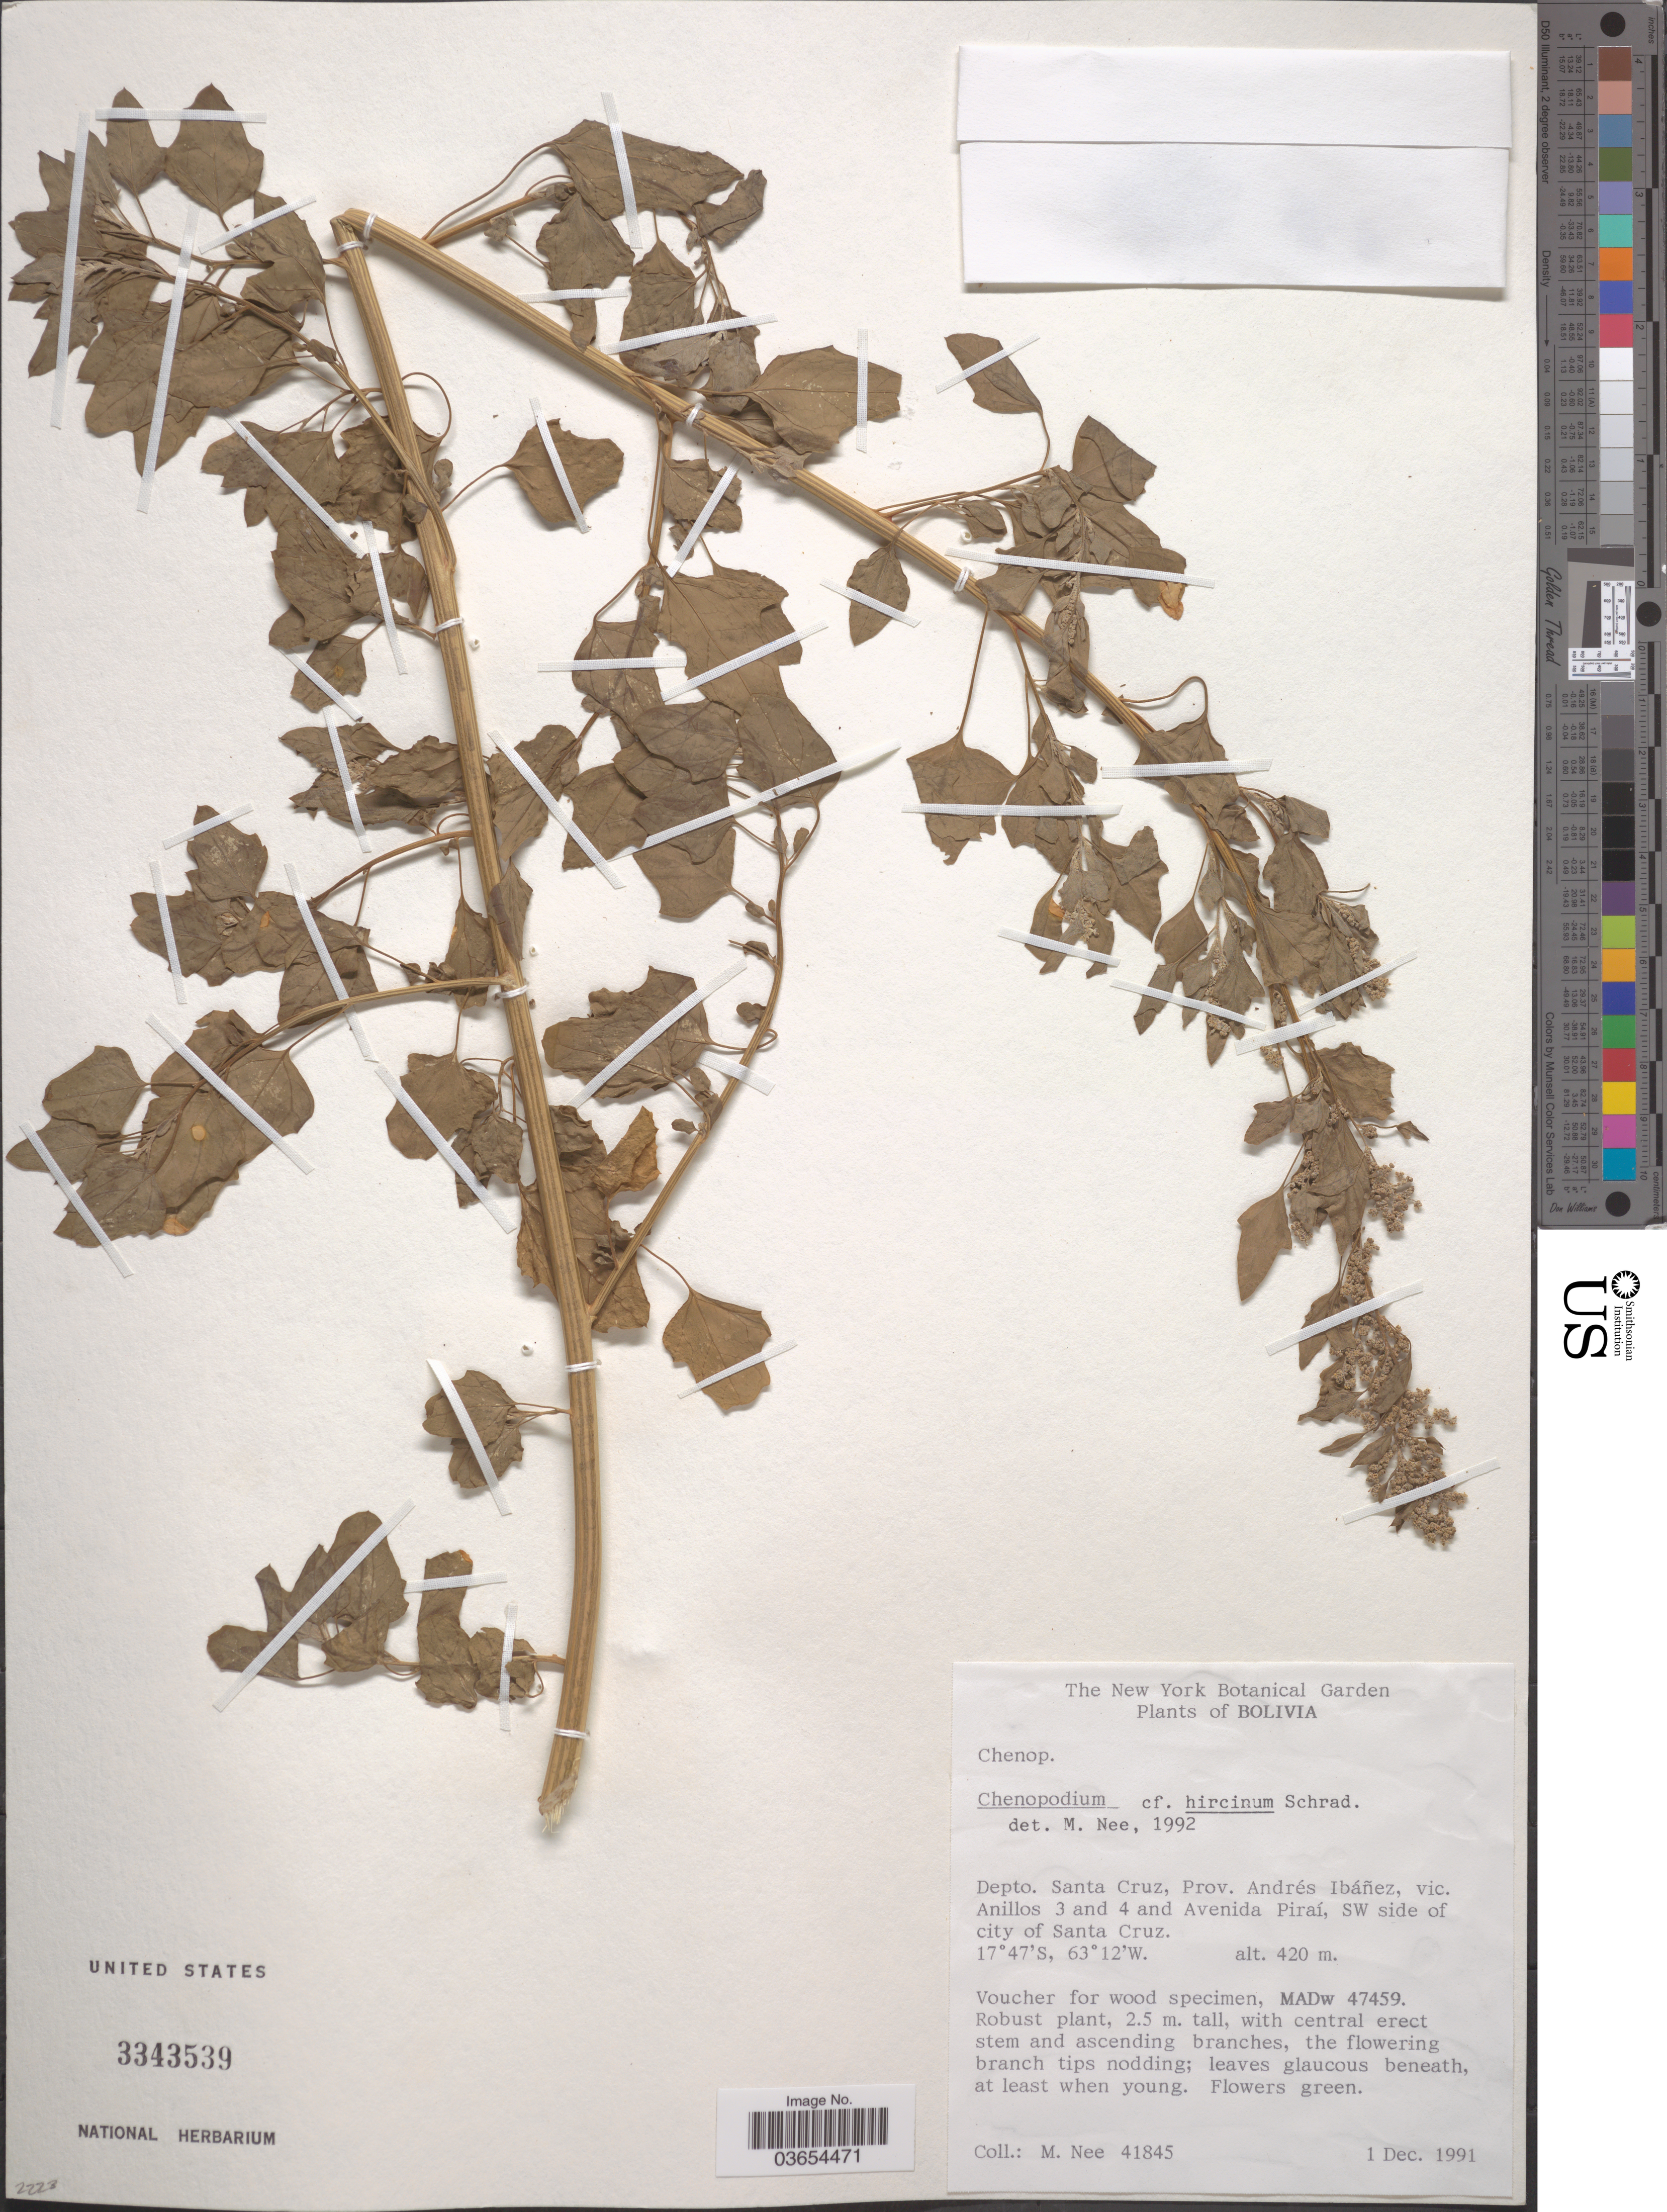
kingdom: Plantae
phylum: Tracheophyta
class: Magnoliopsida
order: Caryophyllales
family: Amaranthaceae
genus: Chenopodium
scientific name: Chenopodium hircinum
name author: Schrad.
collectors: M. Nee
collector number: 41845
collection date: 1991-12-01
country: Bolivia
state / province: Santa Cruz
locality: Depto. Santa Cruz, Prov. Andrés Ibáñez, vic. Anillos 3 and 4 and Avenida Piraí, SW side of city of Santa Cruz.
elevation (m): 420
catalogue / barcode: US 3343539